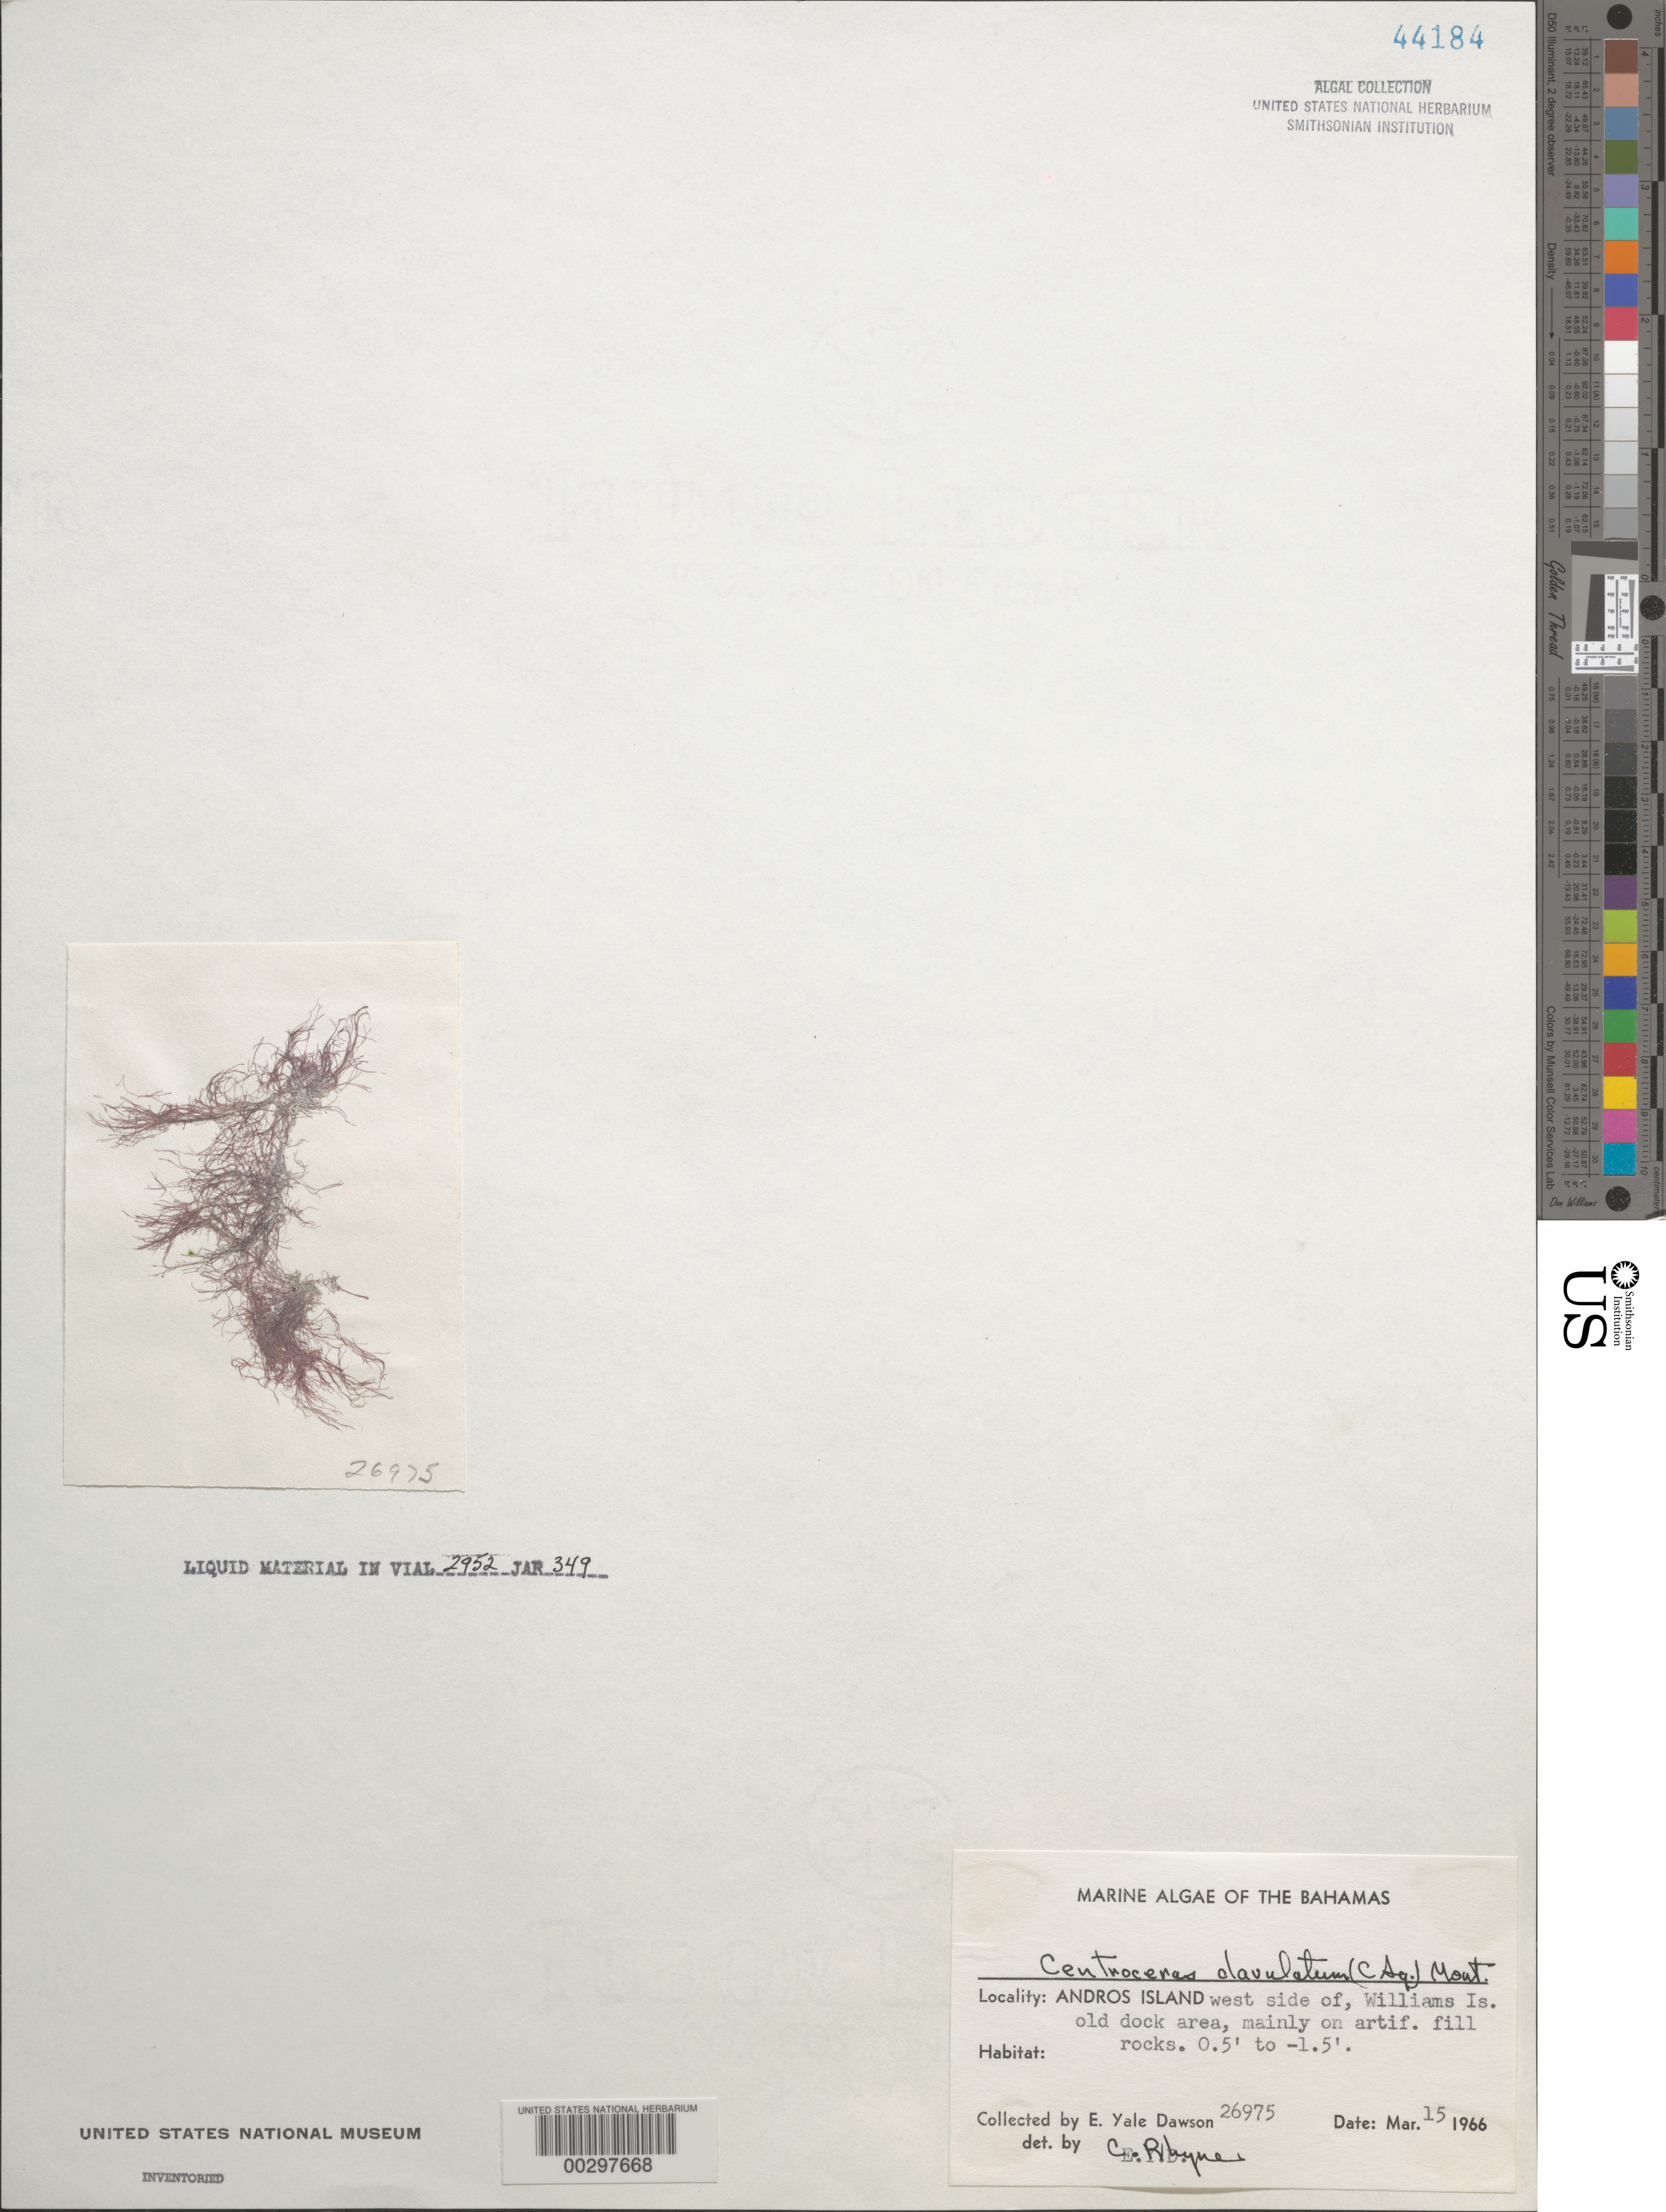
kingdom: Plantae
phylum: Rhodophyta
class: Florideophyceae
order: Ceramiales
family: Ceramiaceae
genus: Centroceras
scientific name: Centroceras clavulatum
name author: (C. Agardh) Mont.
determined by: Rhyne, C. F.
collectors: E. Y. Dawson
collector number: EYD 26975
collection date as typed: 15 Mar 1966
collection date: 1966-03-15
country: Bahamas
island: Andros Island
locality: West side of Andros Island, Williams Island old dock area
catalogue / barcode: US 44184